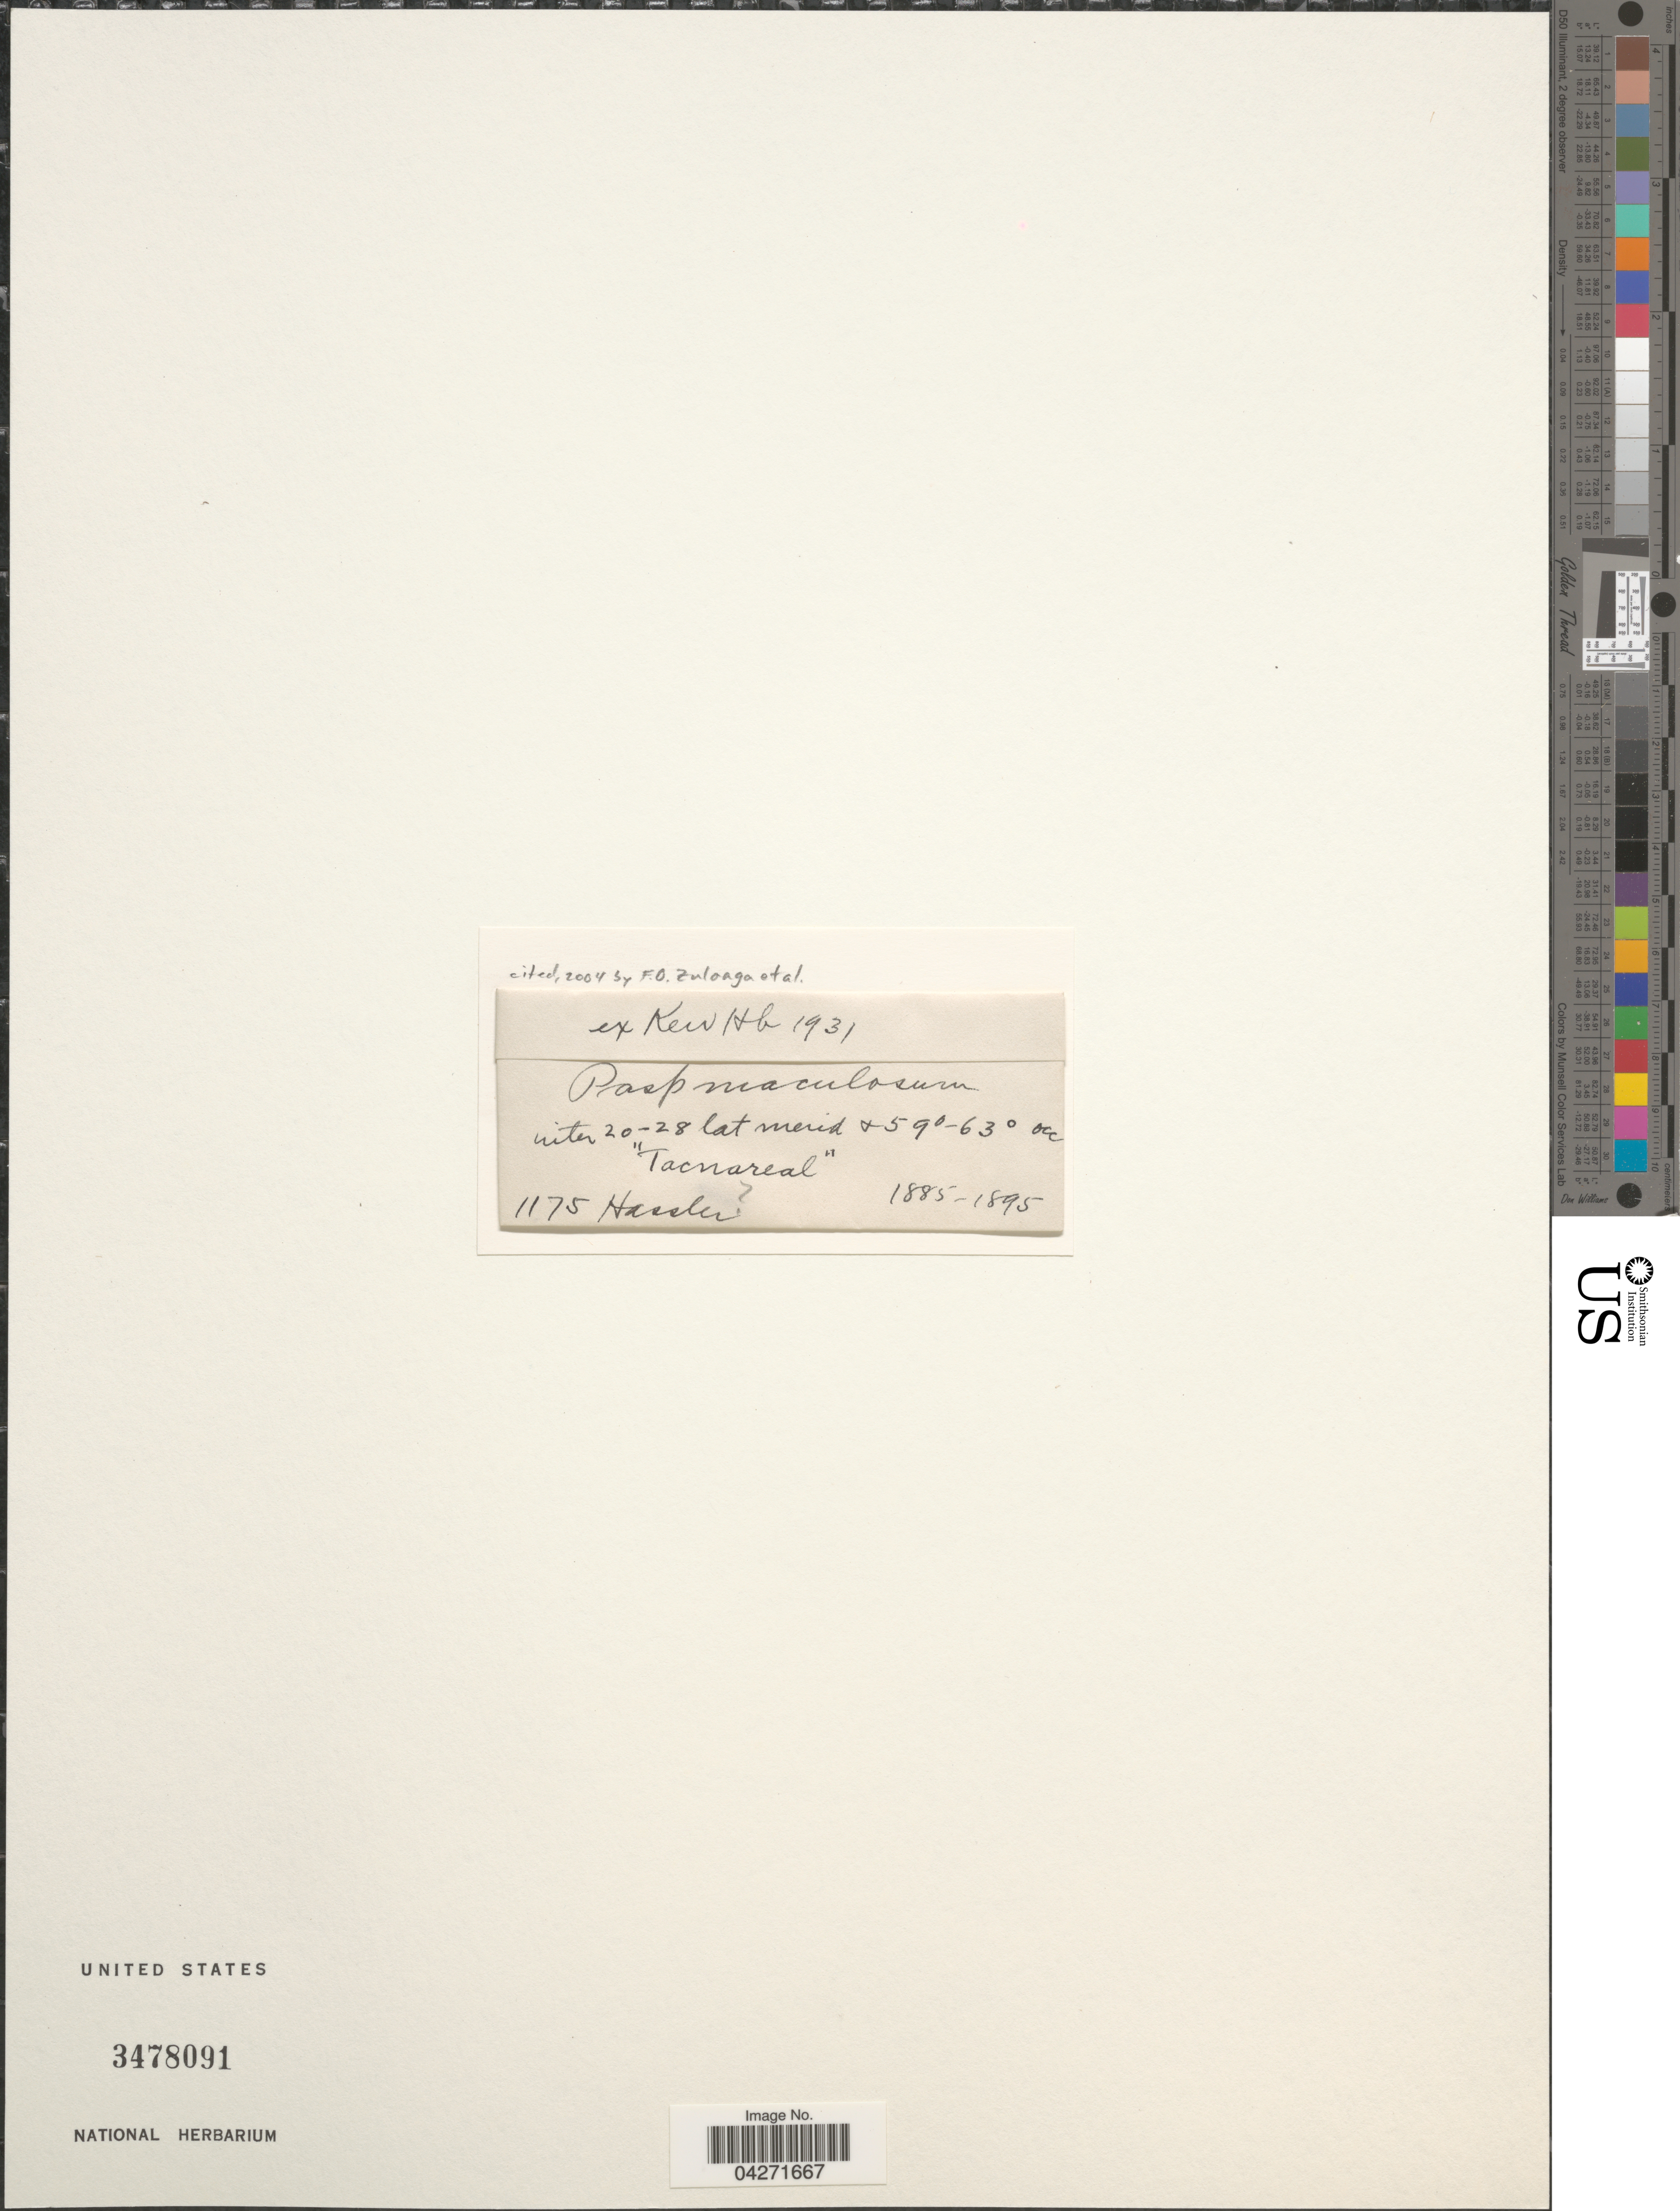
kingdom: Plantae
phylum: Tracheophyta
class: Liliopsida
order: Poales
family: Poaceae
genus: Paspalum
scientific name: Paspalum maculosum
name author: Trin.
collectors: Hassler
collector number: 1175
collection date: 1885/1895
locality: Tacnareal.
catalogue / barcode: US 3478091